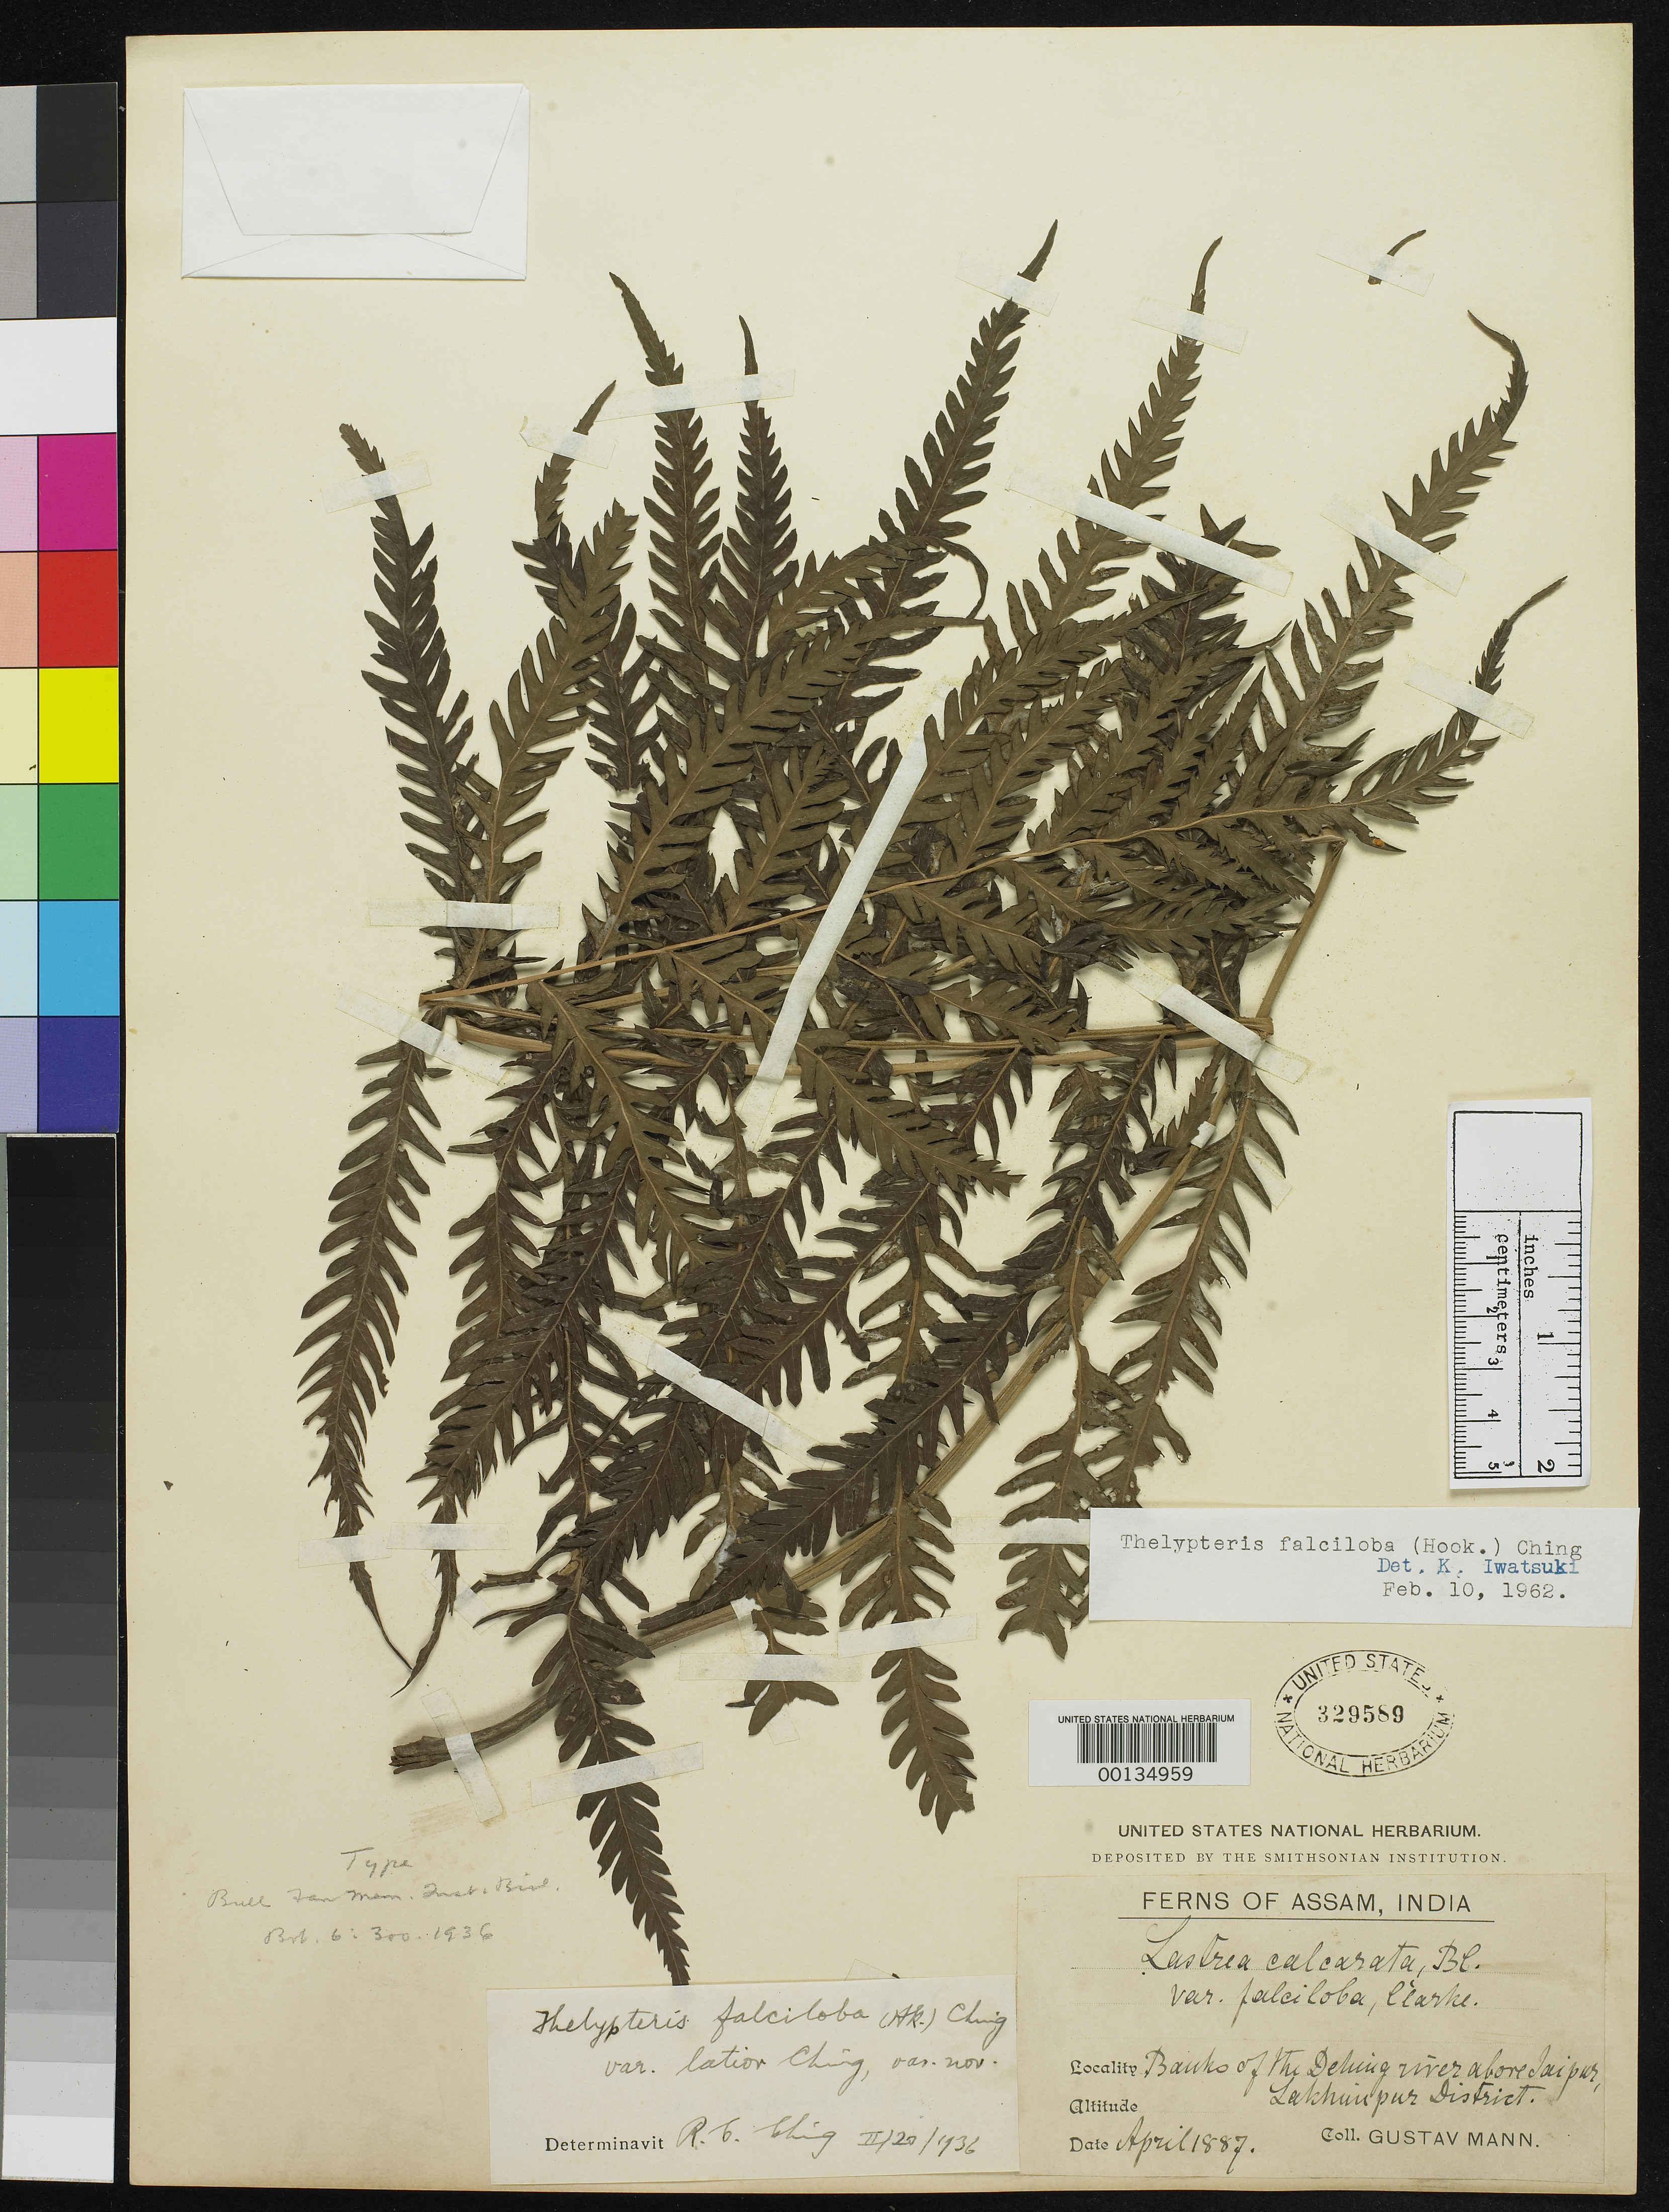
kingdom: Plantae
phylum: Tracheophyta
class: Polypodiopsida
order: Polypodiales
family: Thelypteridaceae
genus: Thelypteris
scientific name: Thelypteris falciloba var. latior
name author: Ching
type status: Holotype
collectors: G. Mann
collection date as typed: Apr 1887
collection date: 1887-04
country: India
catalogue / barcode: US 329589